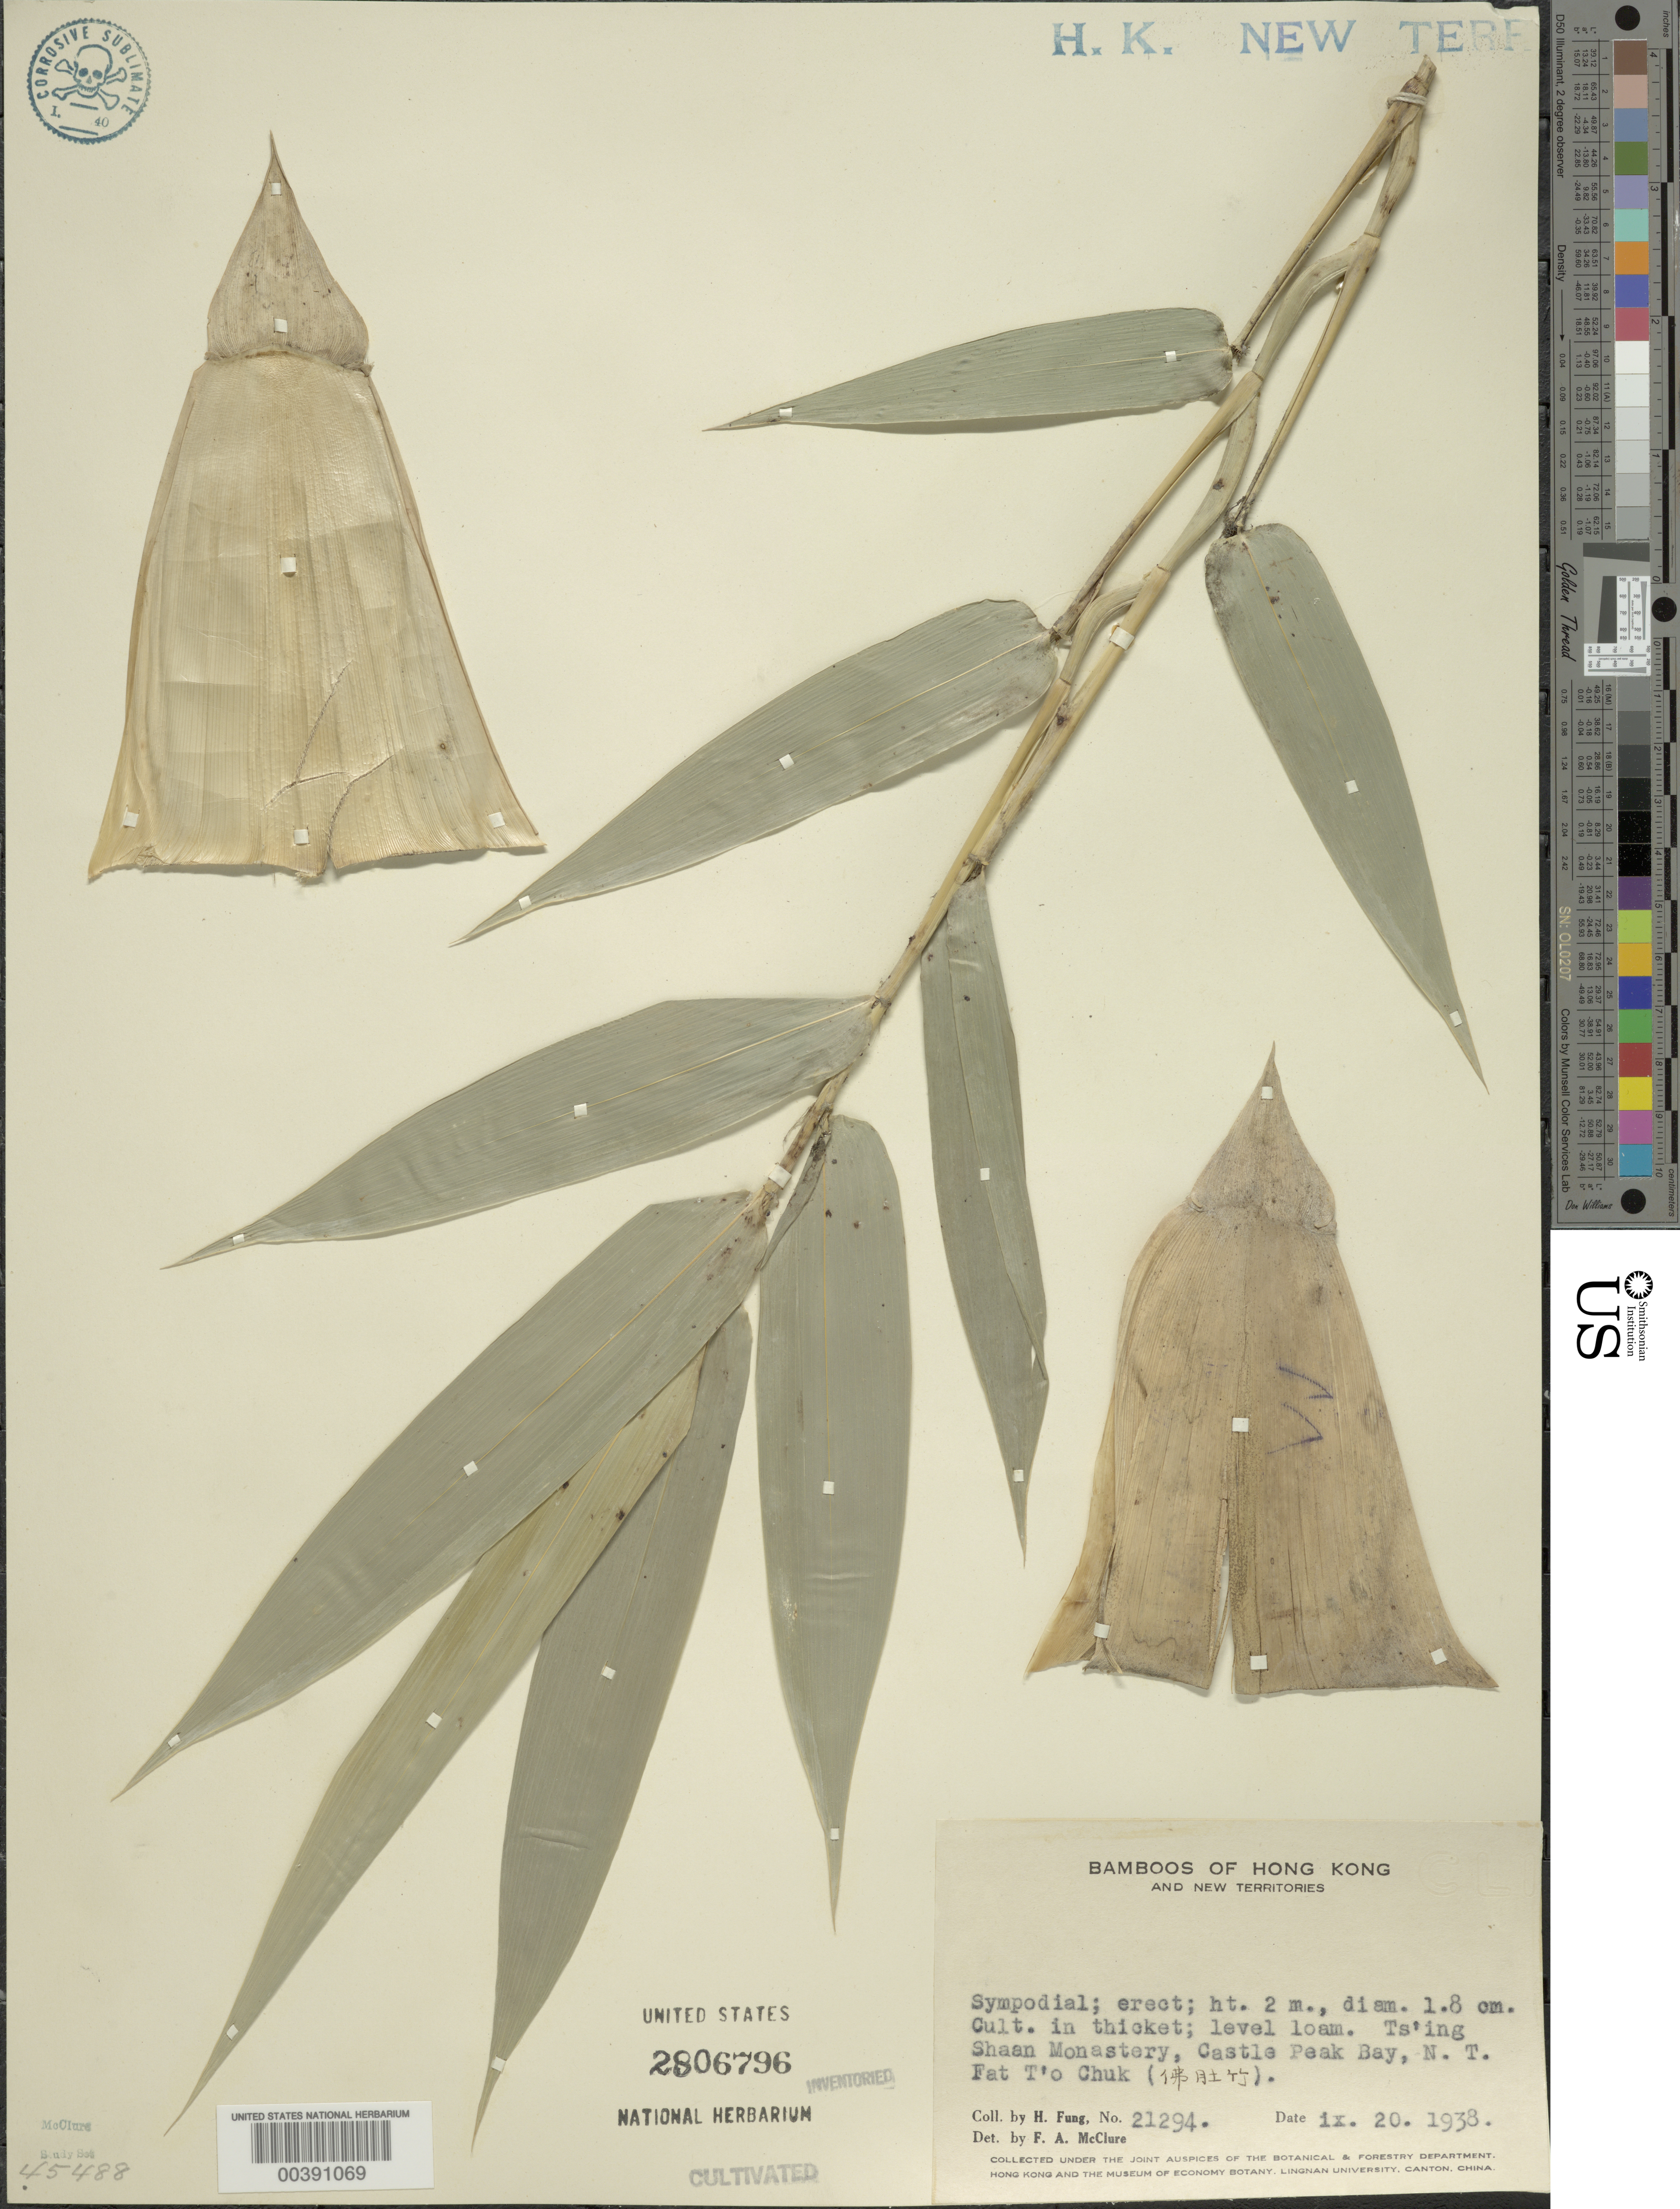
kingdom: Plantae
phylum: Tracheophyta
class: Liliopsida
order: Poales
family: Poaceae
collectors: H. L. Fung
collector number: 21294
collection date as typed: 20 Sep 1938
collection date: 1938-09-20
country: China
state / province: Hong Kong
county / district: New Territories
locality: Castle peak bay, shaan monastery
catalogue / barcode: US 2806796